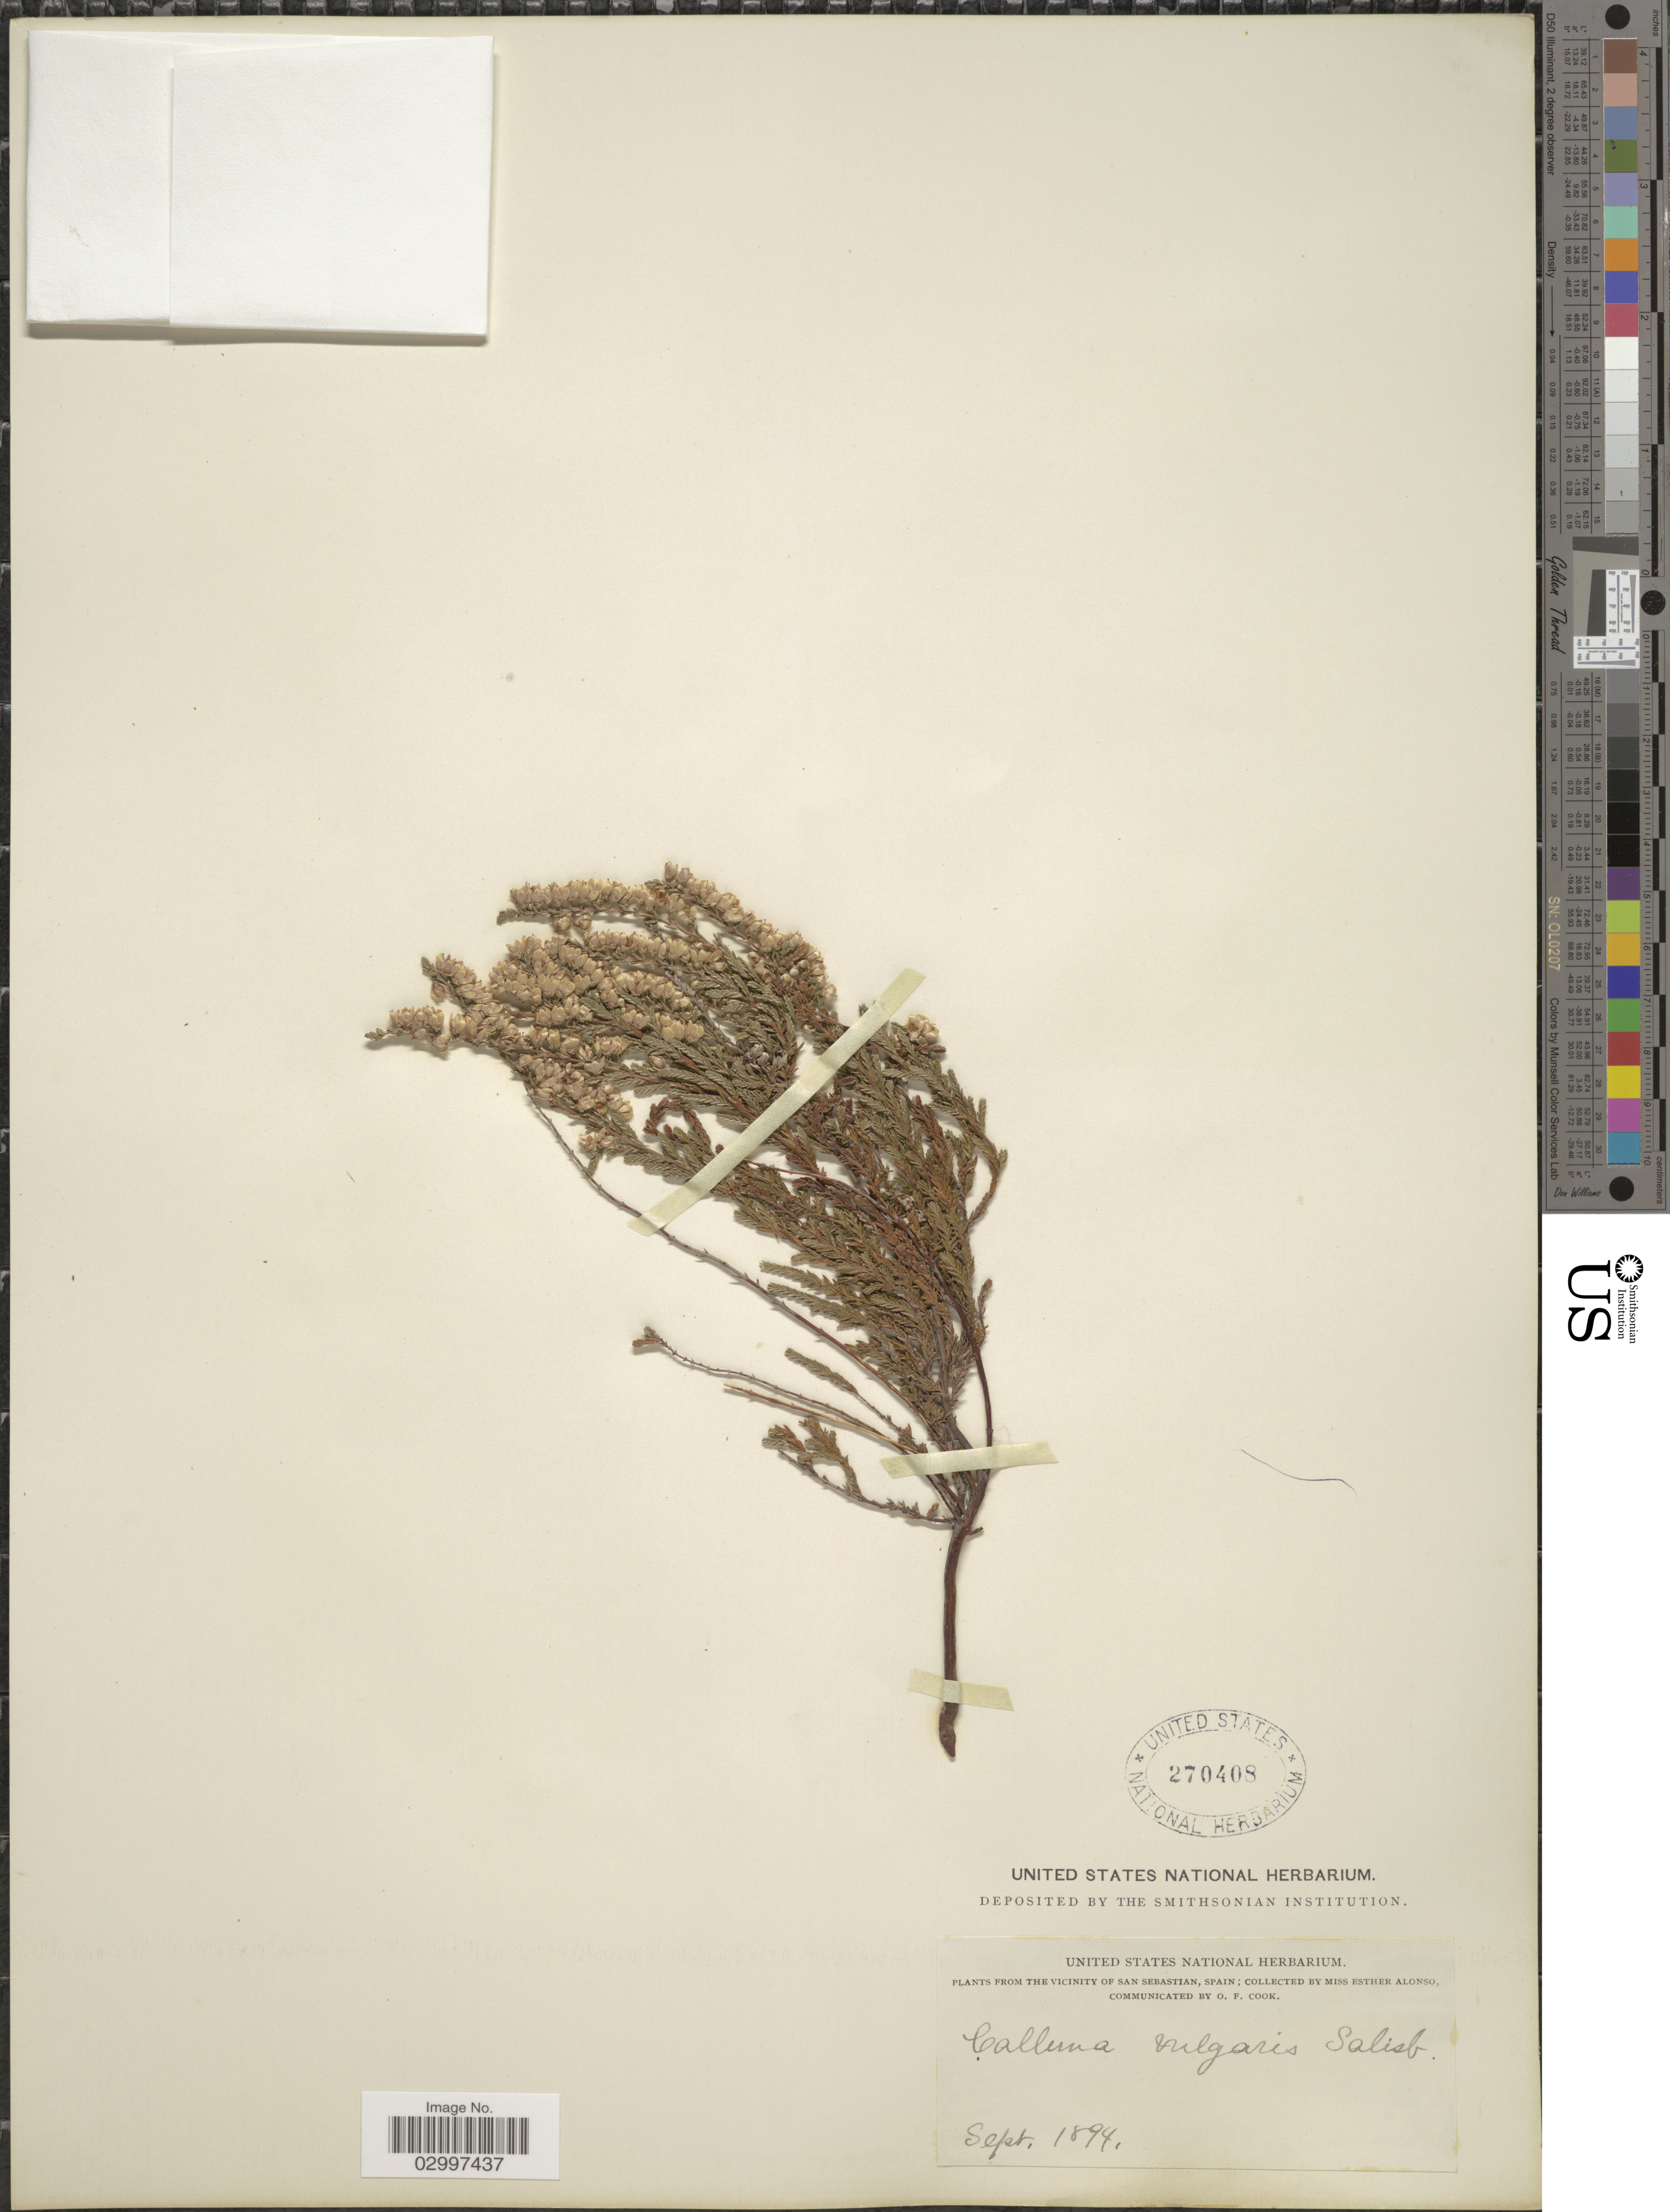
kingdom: Plantae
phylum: Tracheophyta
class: Magnoliopsida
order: Ericales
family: Ericaceae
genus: Calluna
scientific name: Calluna vulgaris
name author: (L.) Hull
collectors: E. Alonso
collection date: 1894-09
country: Spain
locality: The vicinity of San Sebastian.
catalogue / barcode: US 270408